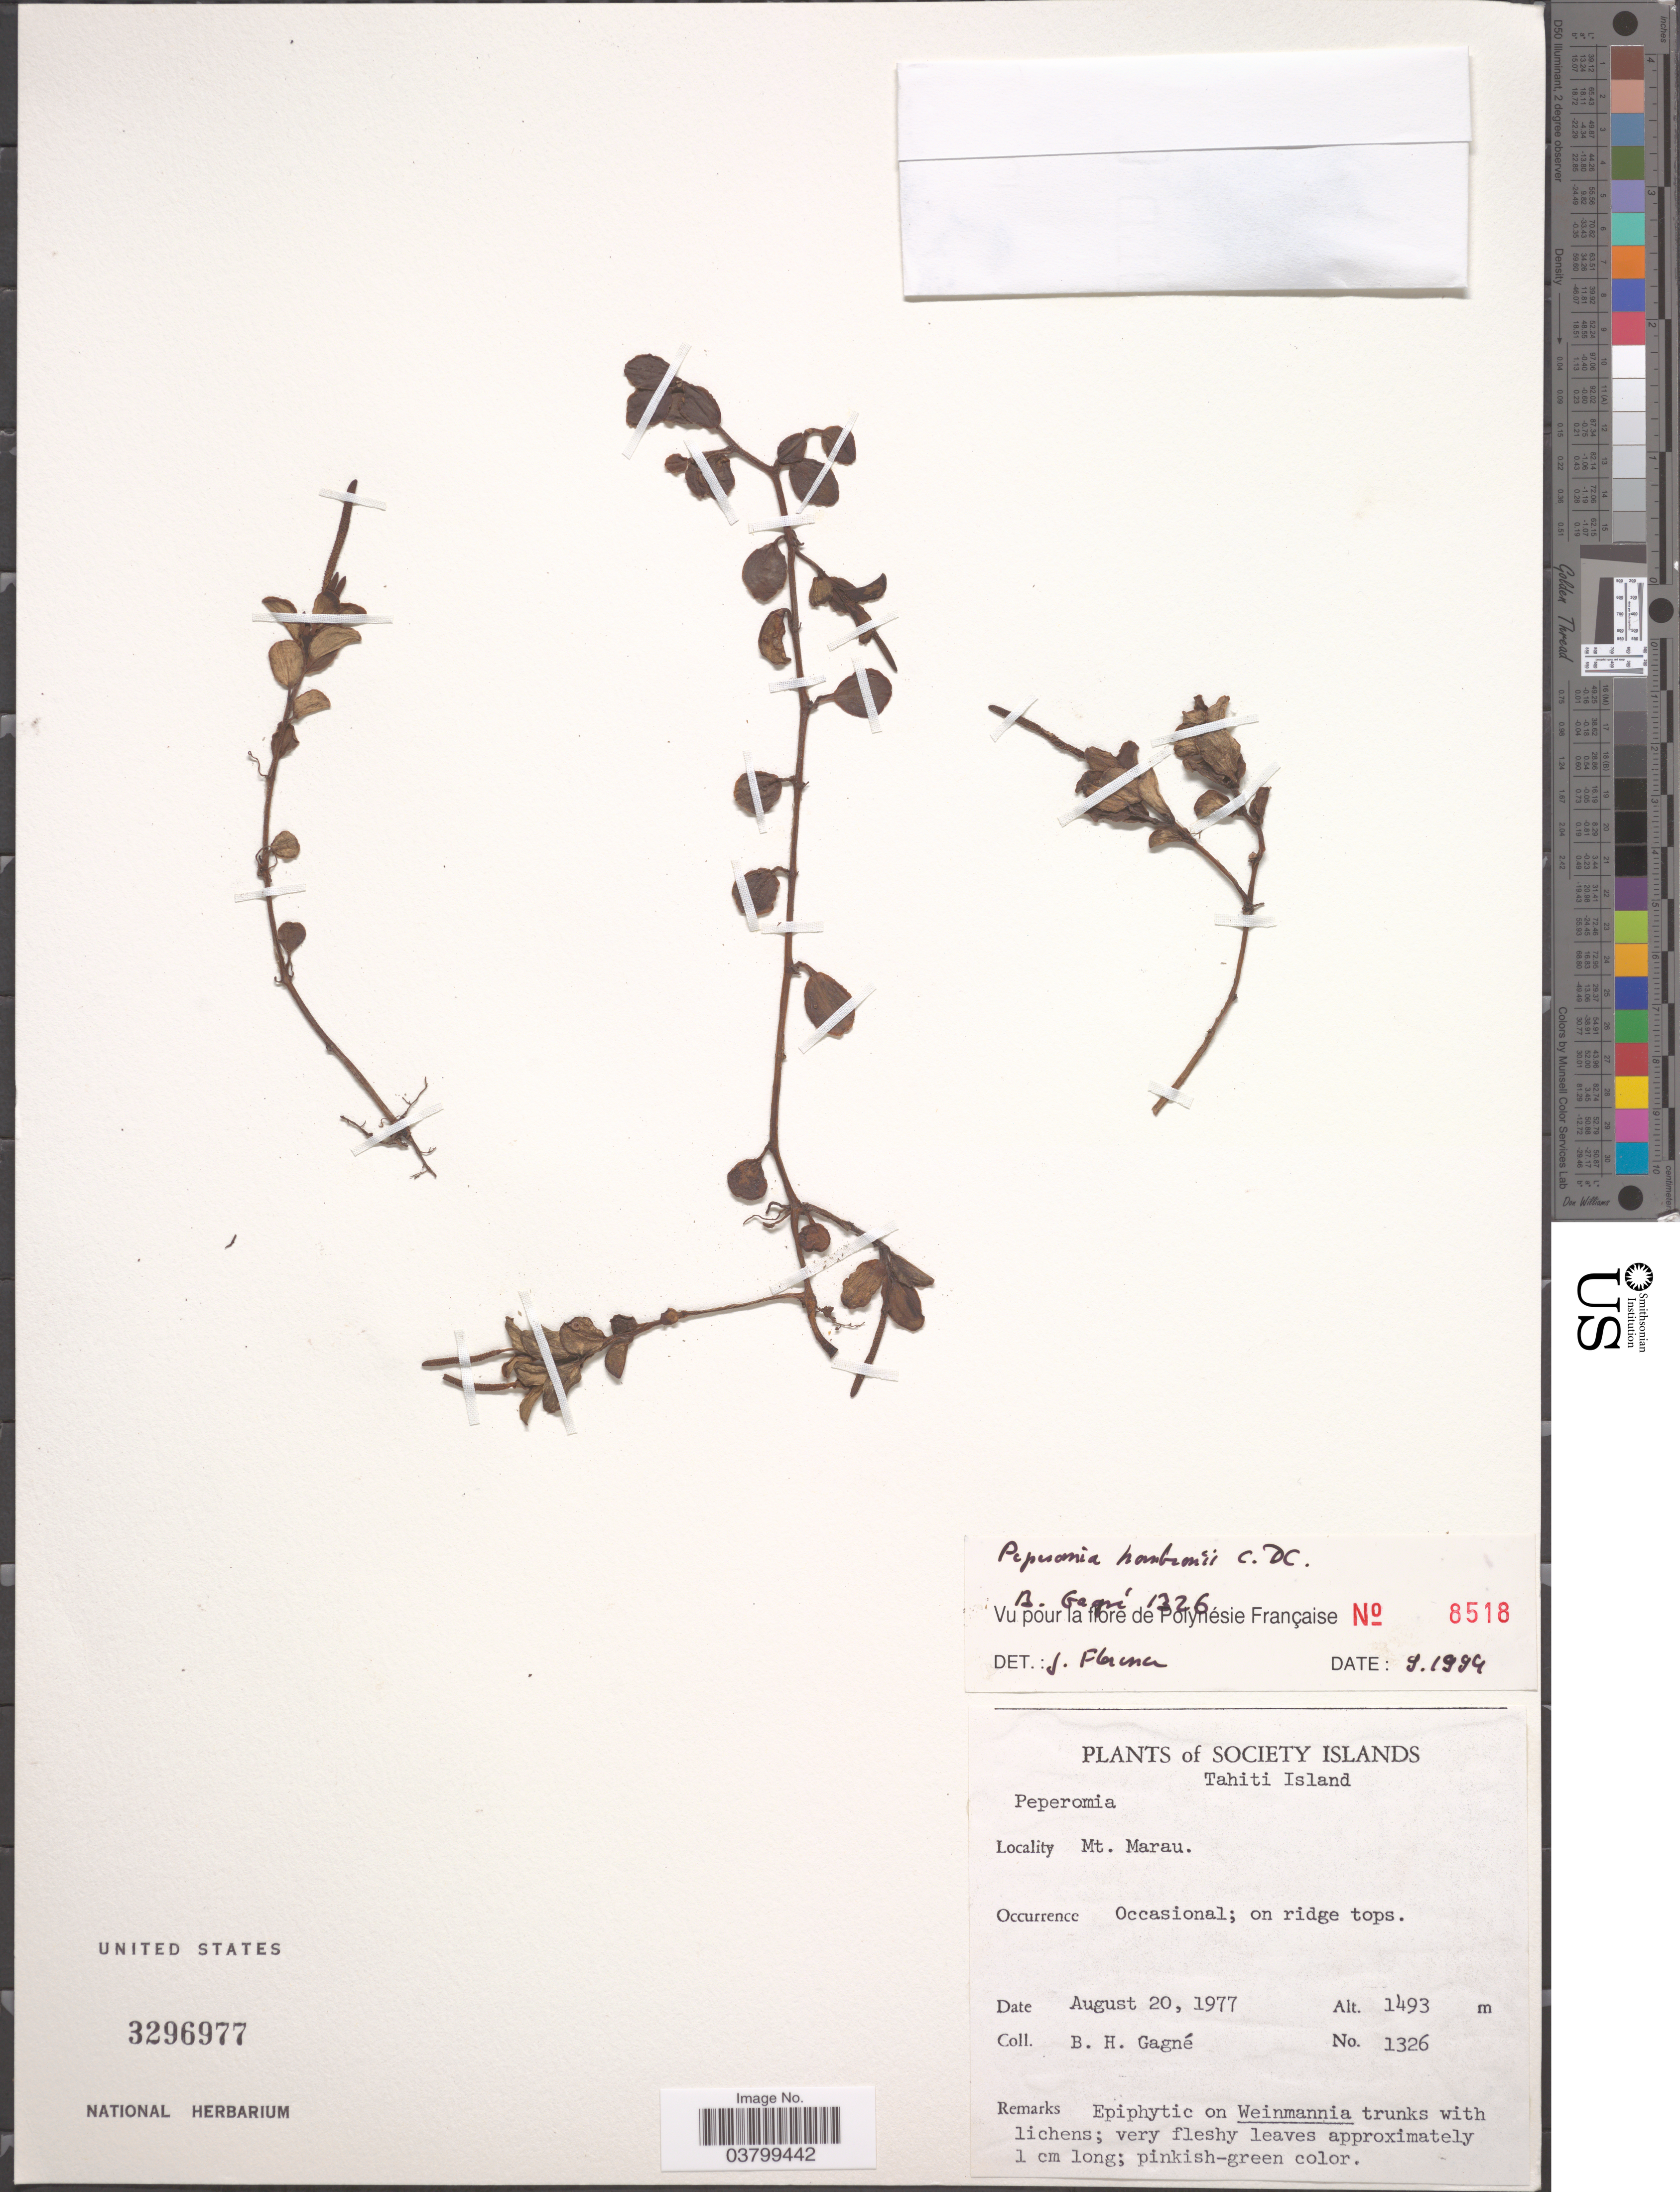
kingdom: Plantae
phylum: Tracheophyta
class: Magnoliopsida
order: Piperales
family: Piperaceae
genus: Peperomia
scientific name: Peperomia hombronii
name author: C. DC.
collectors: B. H. Gagné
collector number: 1326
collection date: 1977-08-20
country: French Polynesia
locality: Society Islands. Tahiti Island. Mt. Marau.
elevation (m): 1493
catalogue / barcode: US 3296977